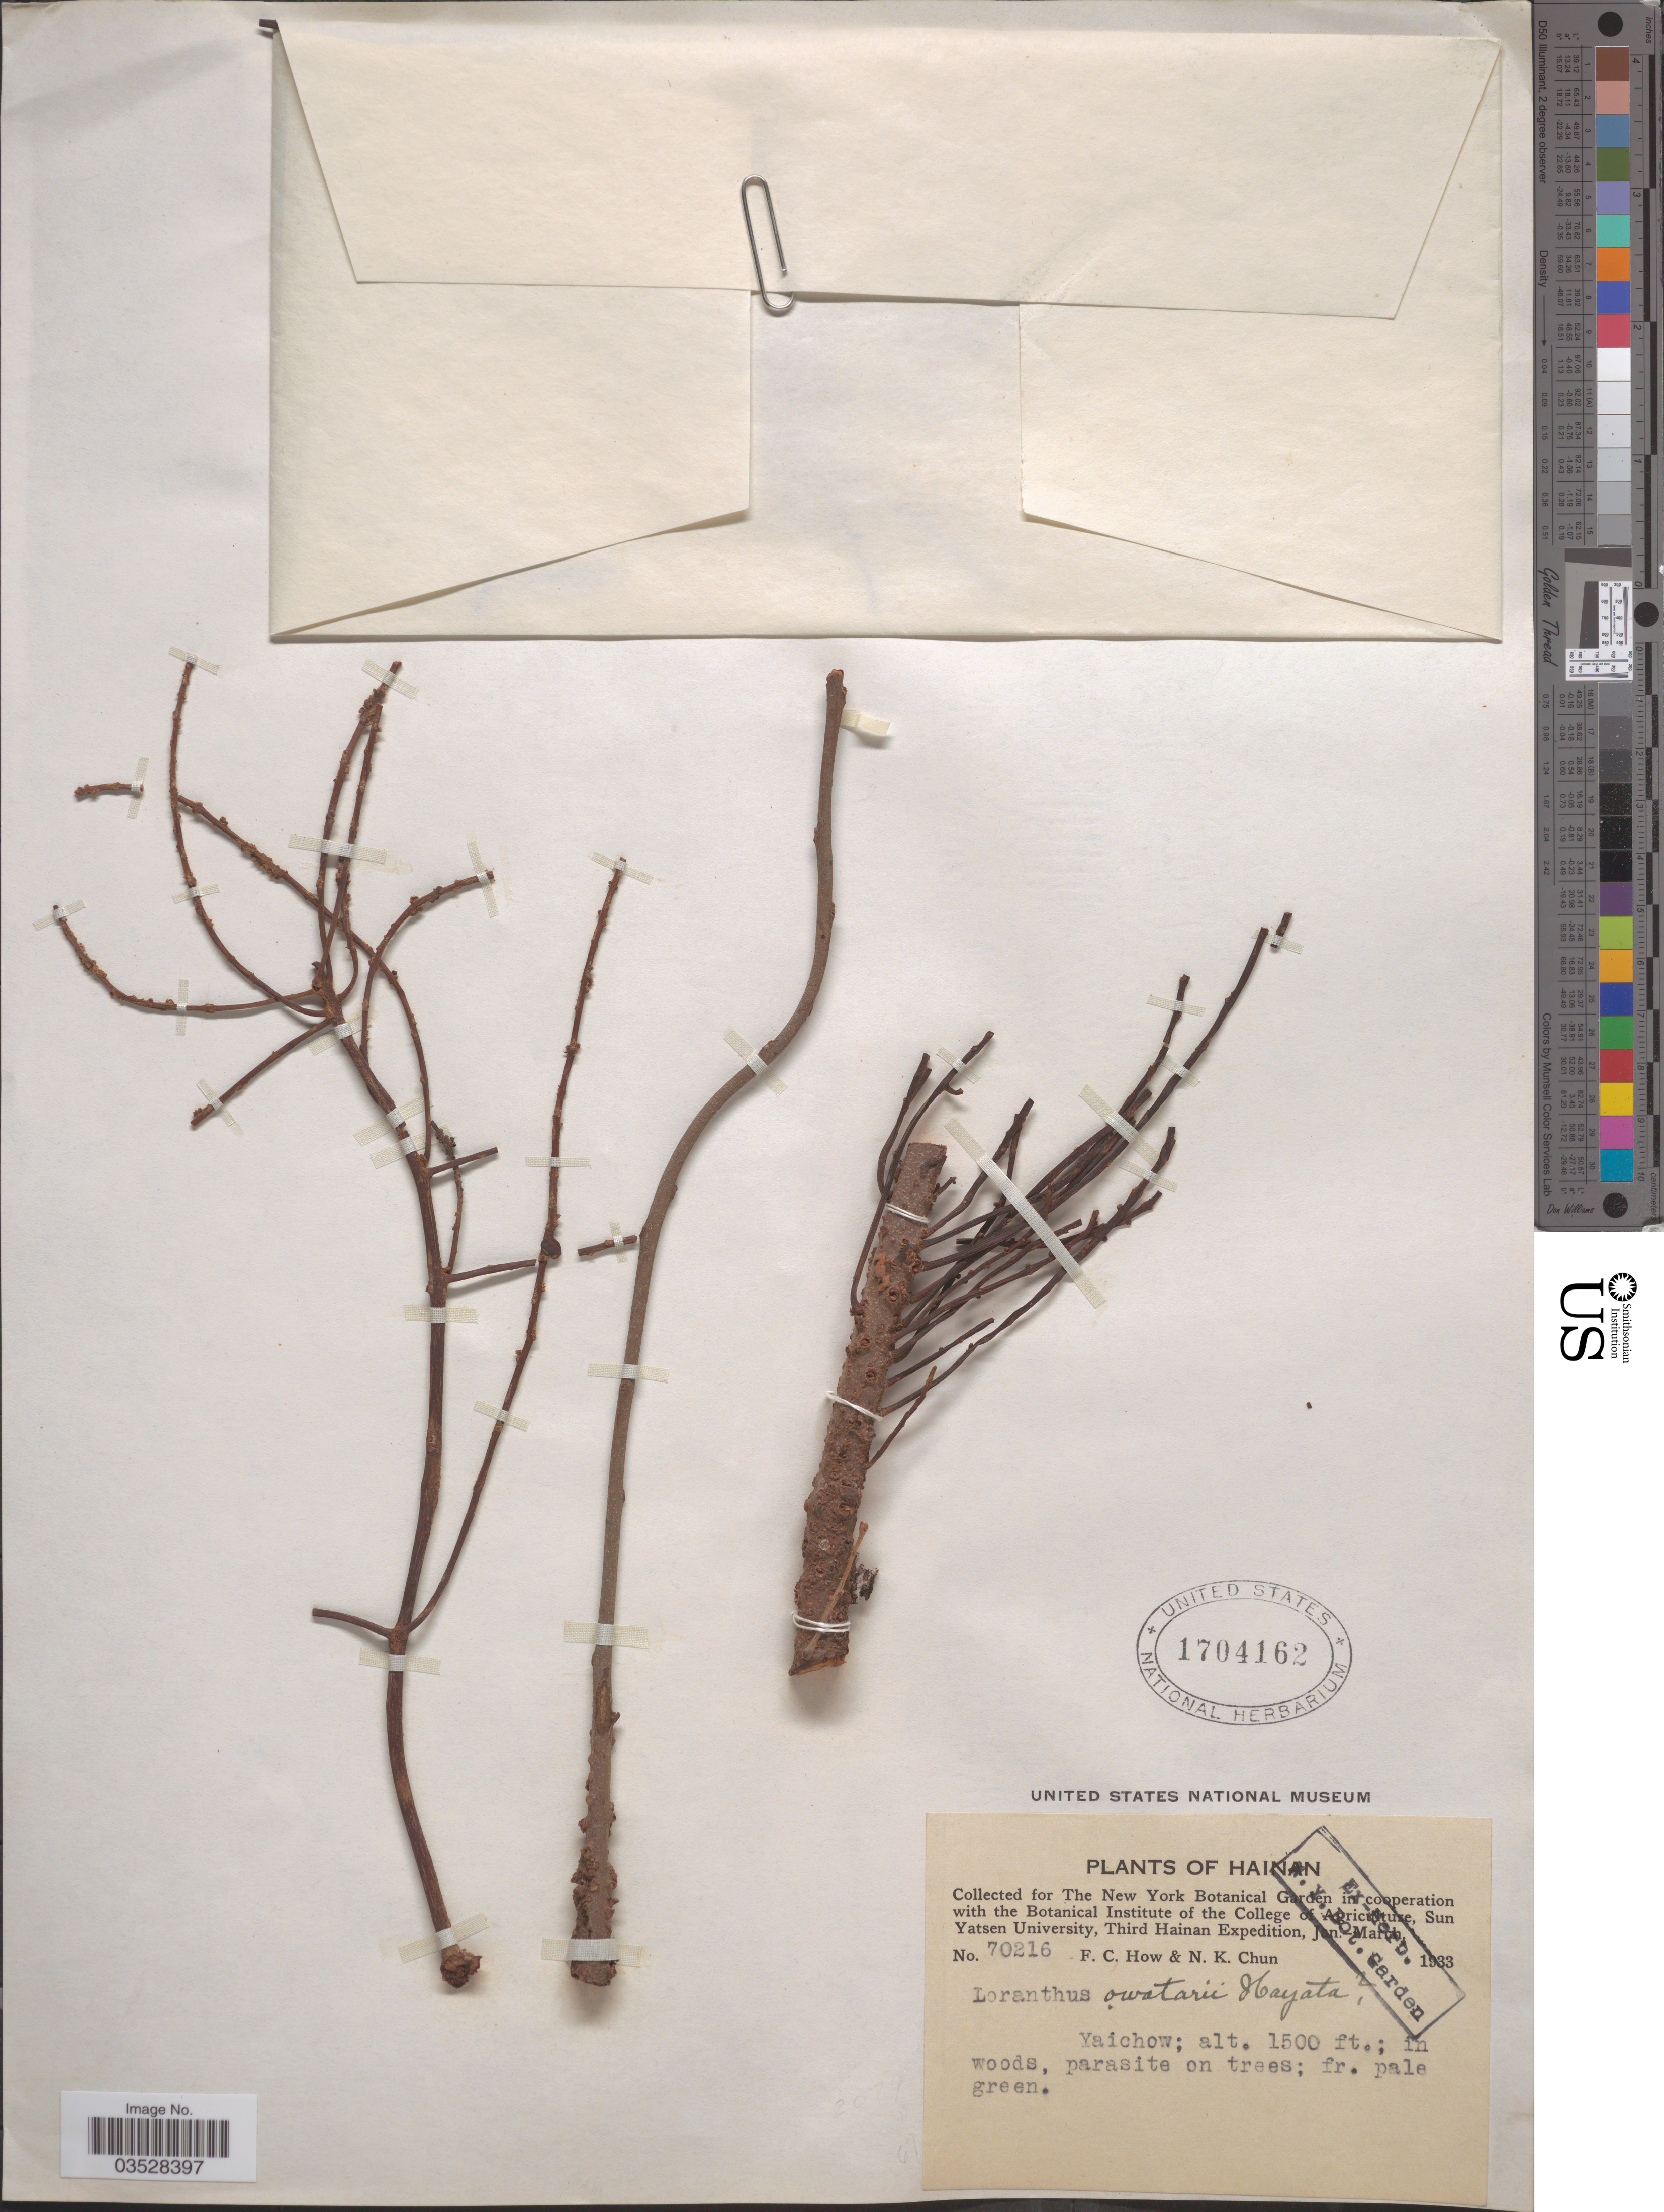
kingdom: Plantae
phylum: Tracheophyta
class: Magnoliopsida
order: Santalales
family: Loranthaceae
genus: Loranthus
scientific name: Loranthus owatarii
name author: Matsum. & Hayata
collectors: F. C. How & N. K. Chun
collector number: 70216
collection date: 1933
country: China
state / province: Hainan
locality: Yaichow.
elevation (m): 457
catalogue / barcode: US 1704162